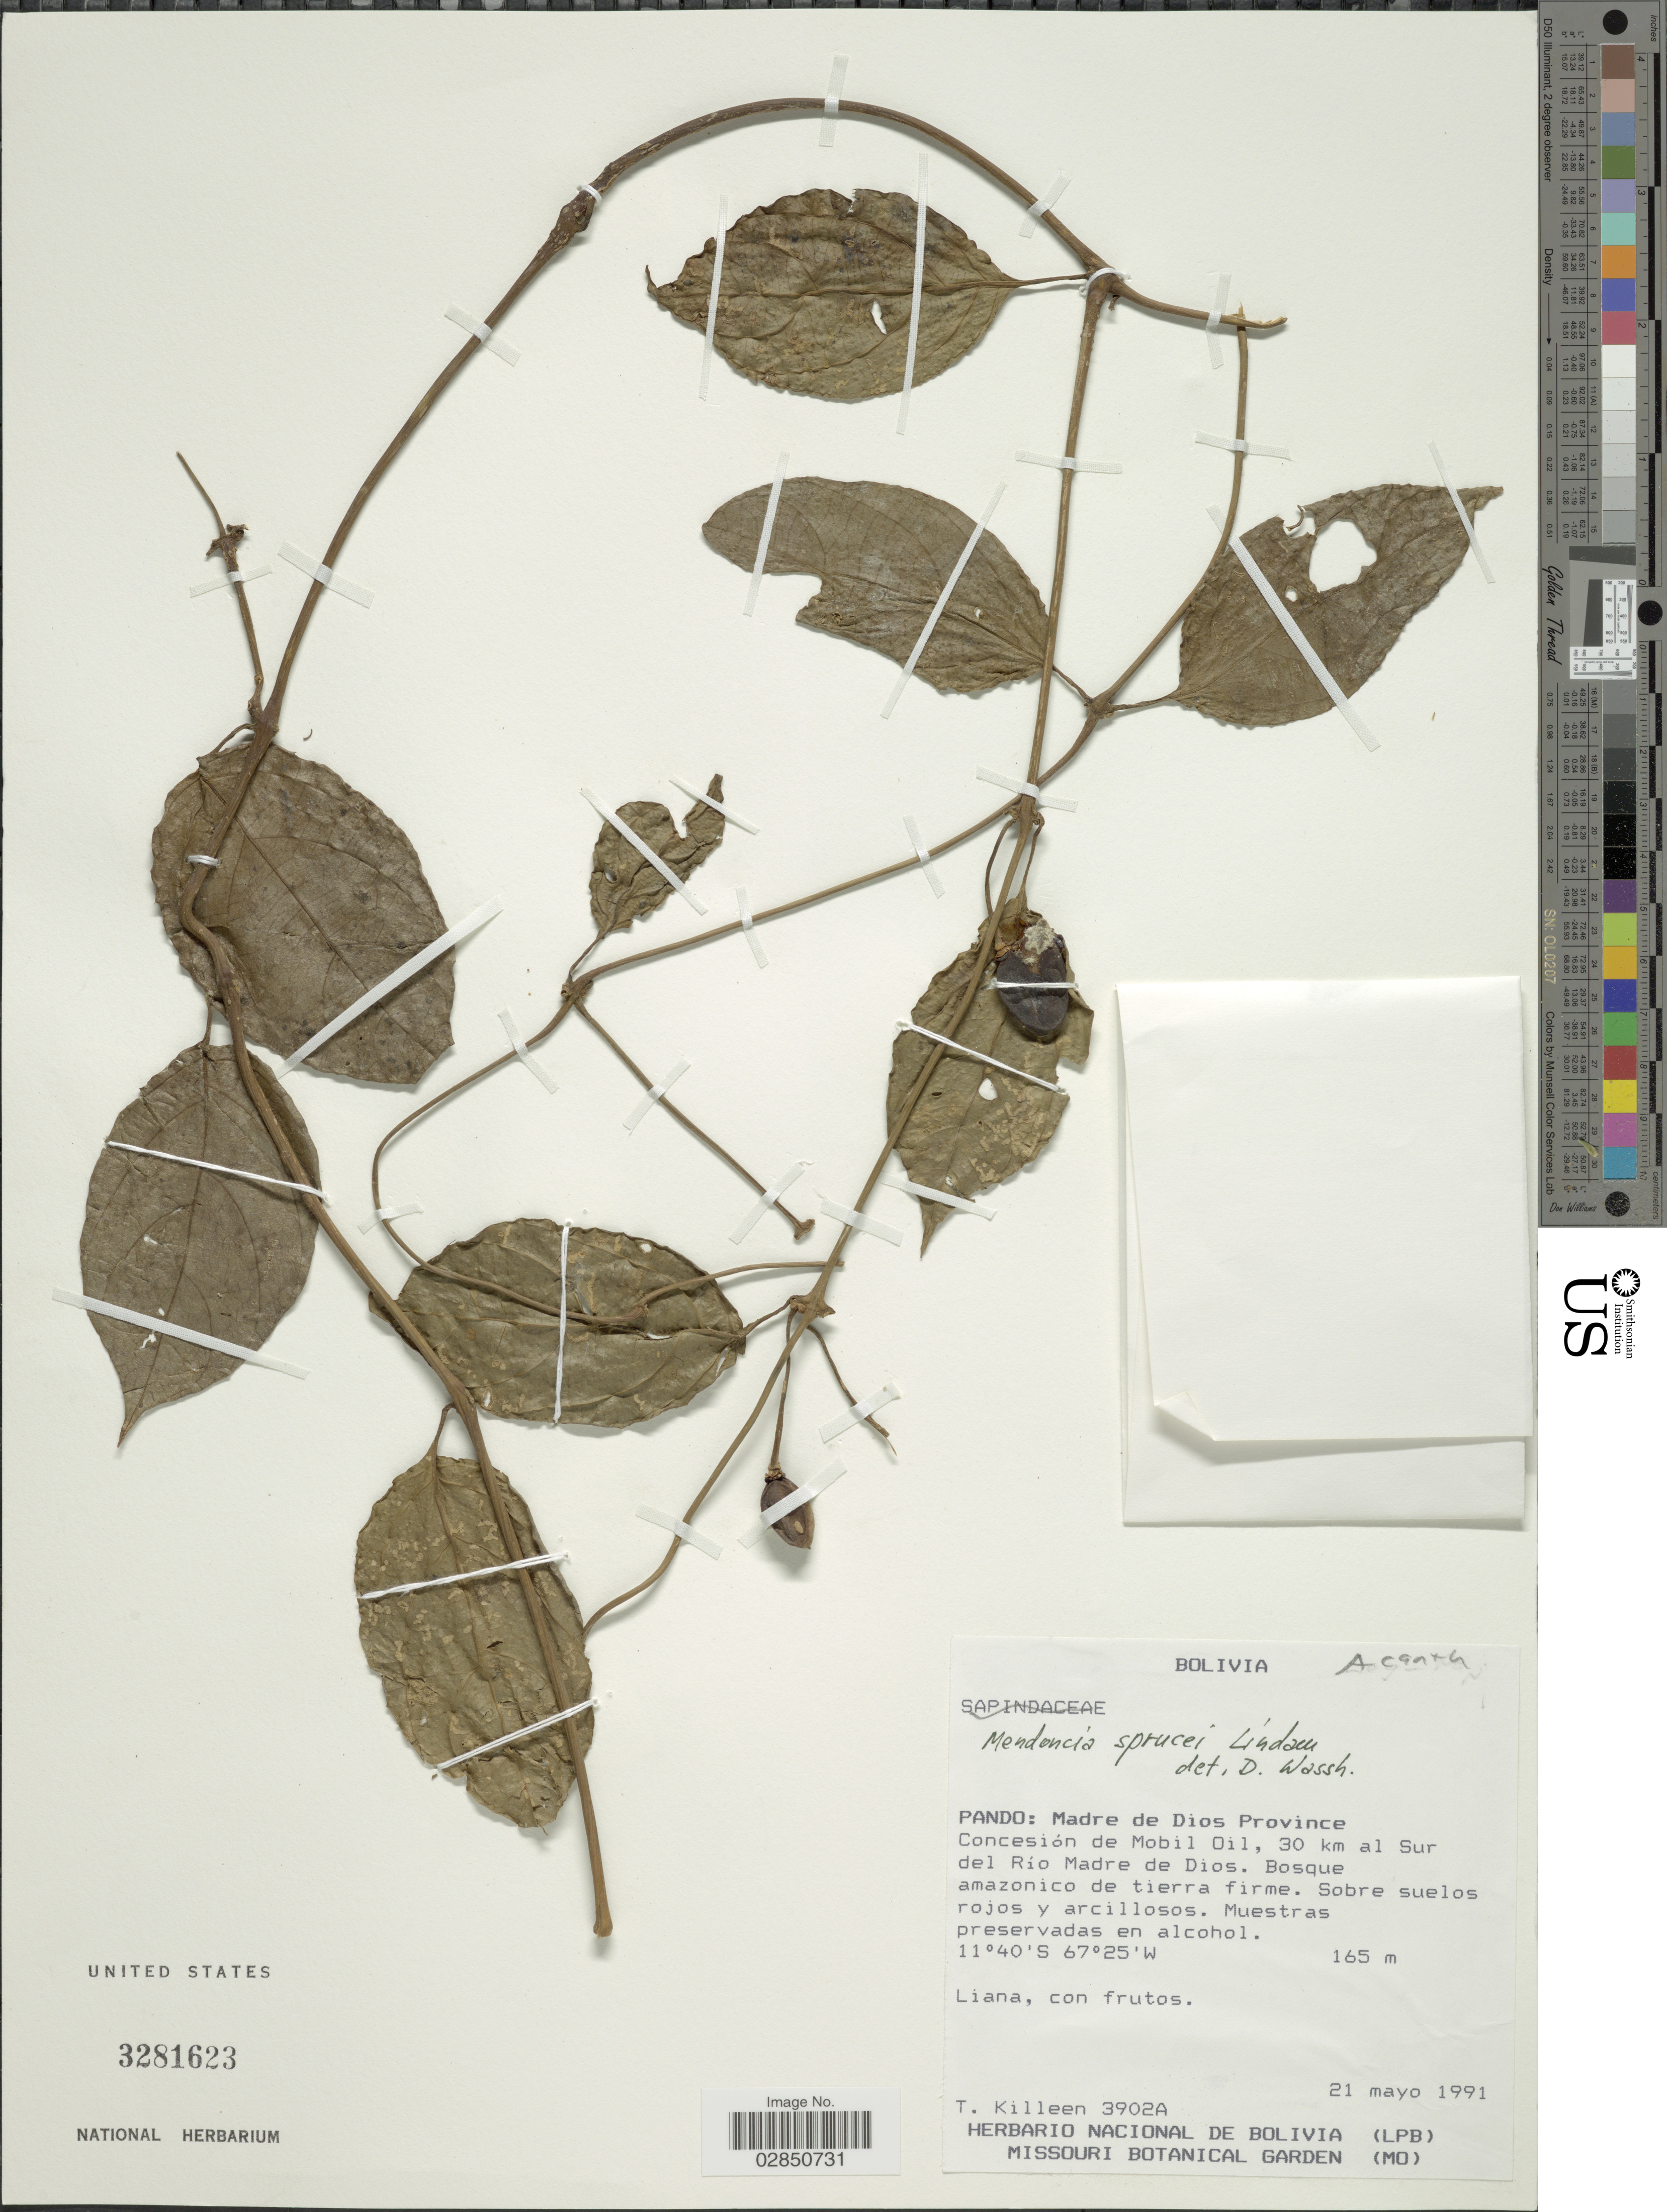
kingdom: Plantae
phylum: Tracheophyta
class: Magnoliopsida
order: Lamiales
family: Acanthaceae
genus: Mendoncia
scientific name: Mendoncia aspera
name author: (Ruiz & Pav.) Nees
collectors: T. J. Killeen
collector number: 3902A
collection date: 1991-05-21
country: Bolivia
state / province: Pando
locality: Madre de Dios Province. Concesión de Mobil Oil, 30 km al Sur del Río Madre de Dios.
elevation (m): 165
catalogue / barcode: US 3281623